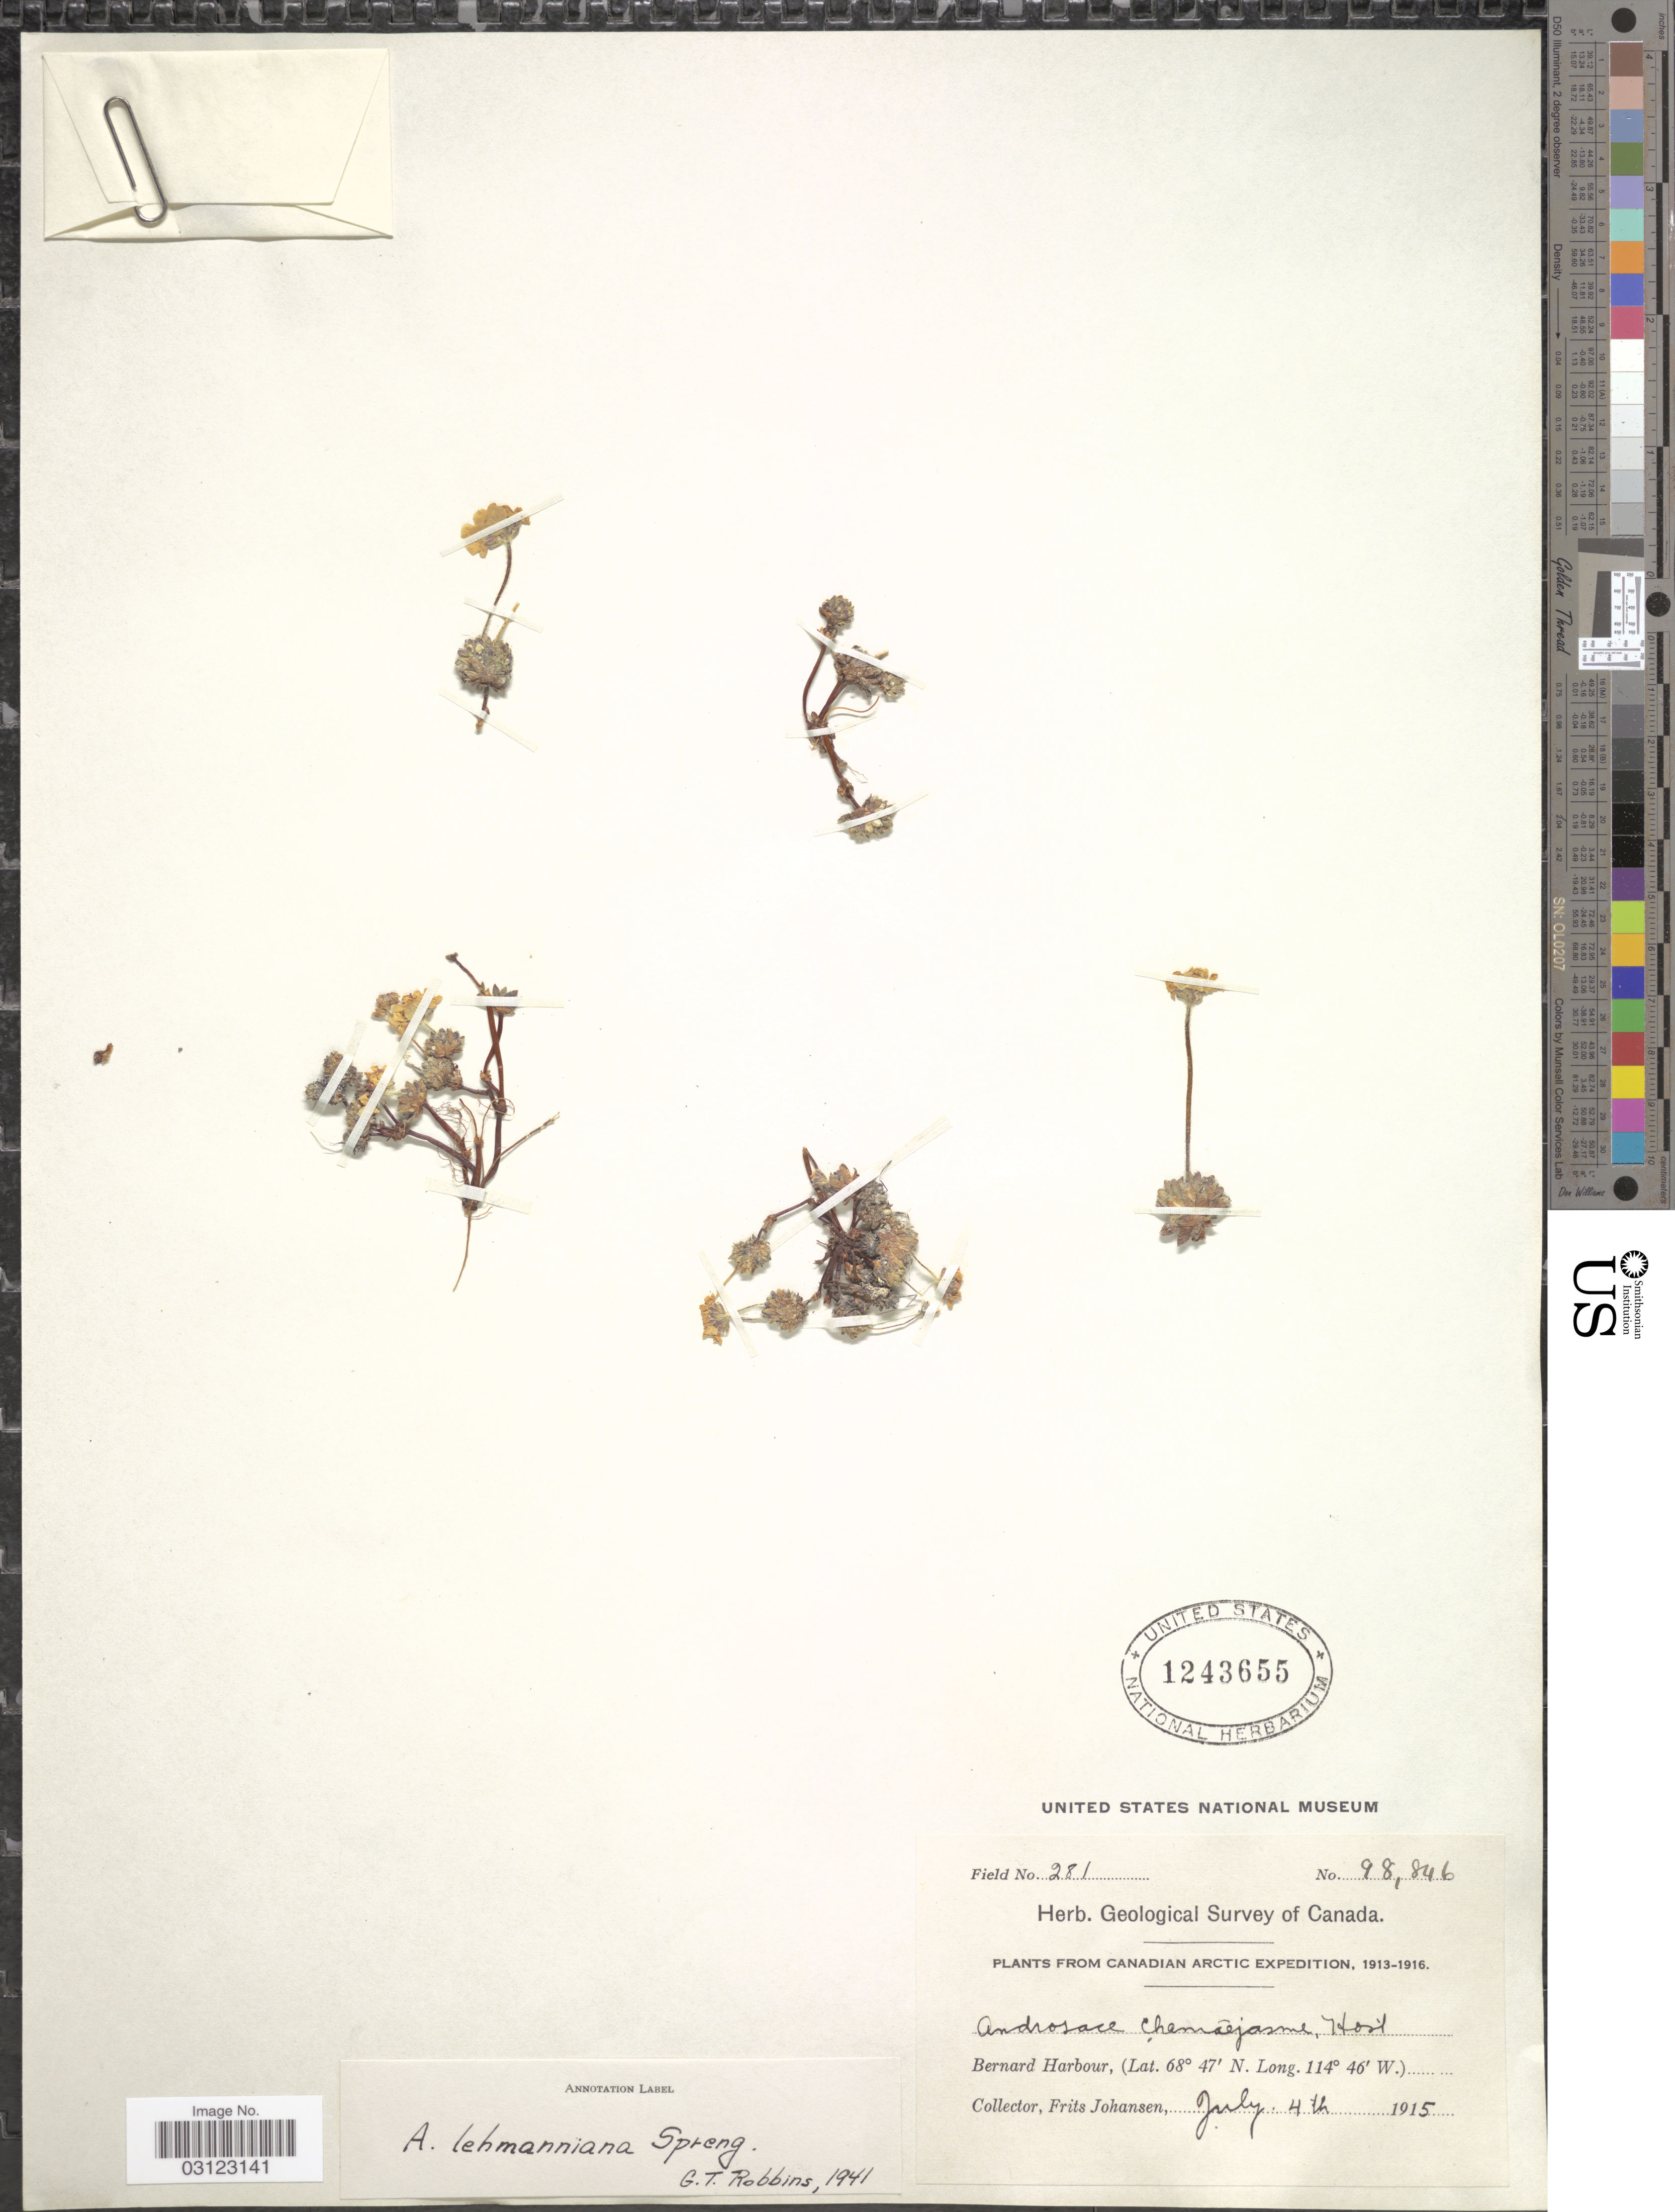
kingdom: Plantae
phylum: Tracheophyta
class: Magnoliopsida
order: Ericales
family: Primulaceae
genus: Androsace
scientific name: Androsace lehmanniana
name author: Spreng.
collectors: F. Johansen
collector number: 98846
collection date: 1915-07-04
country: Canada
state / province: Nunavut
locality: Bernard Harbour.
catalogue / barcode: US 1243655